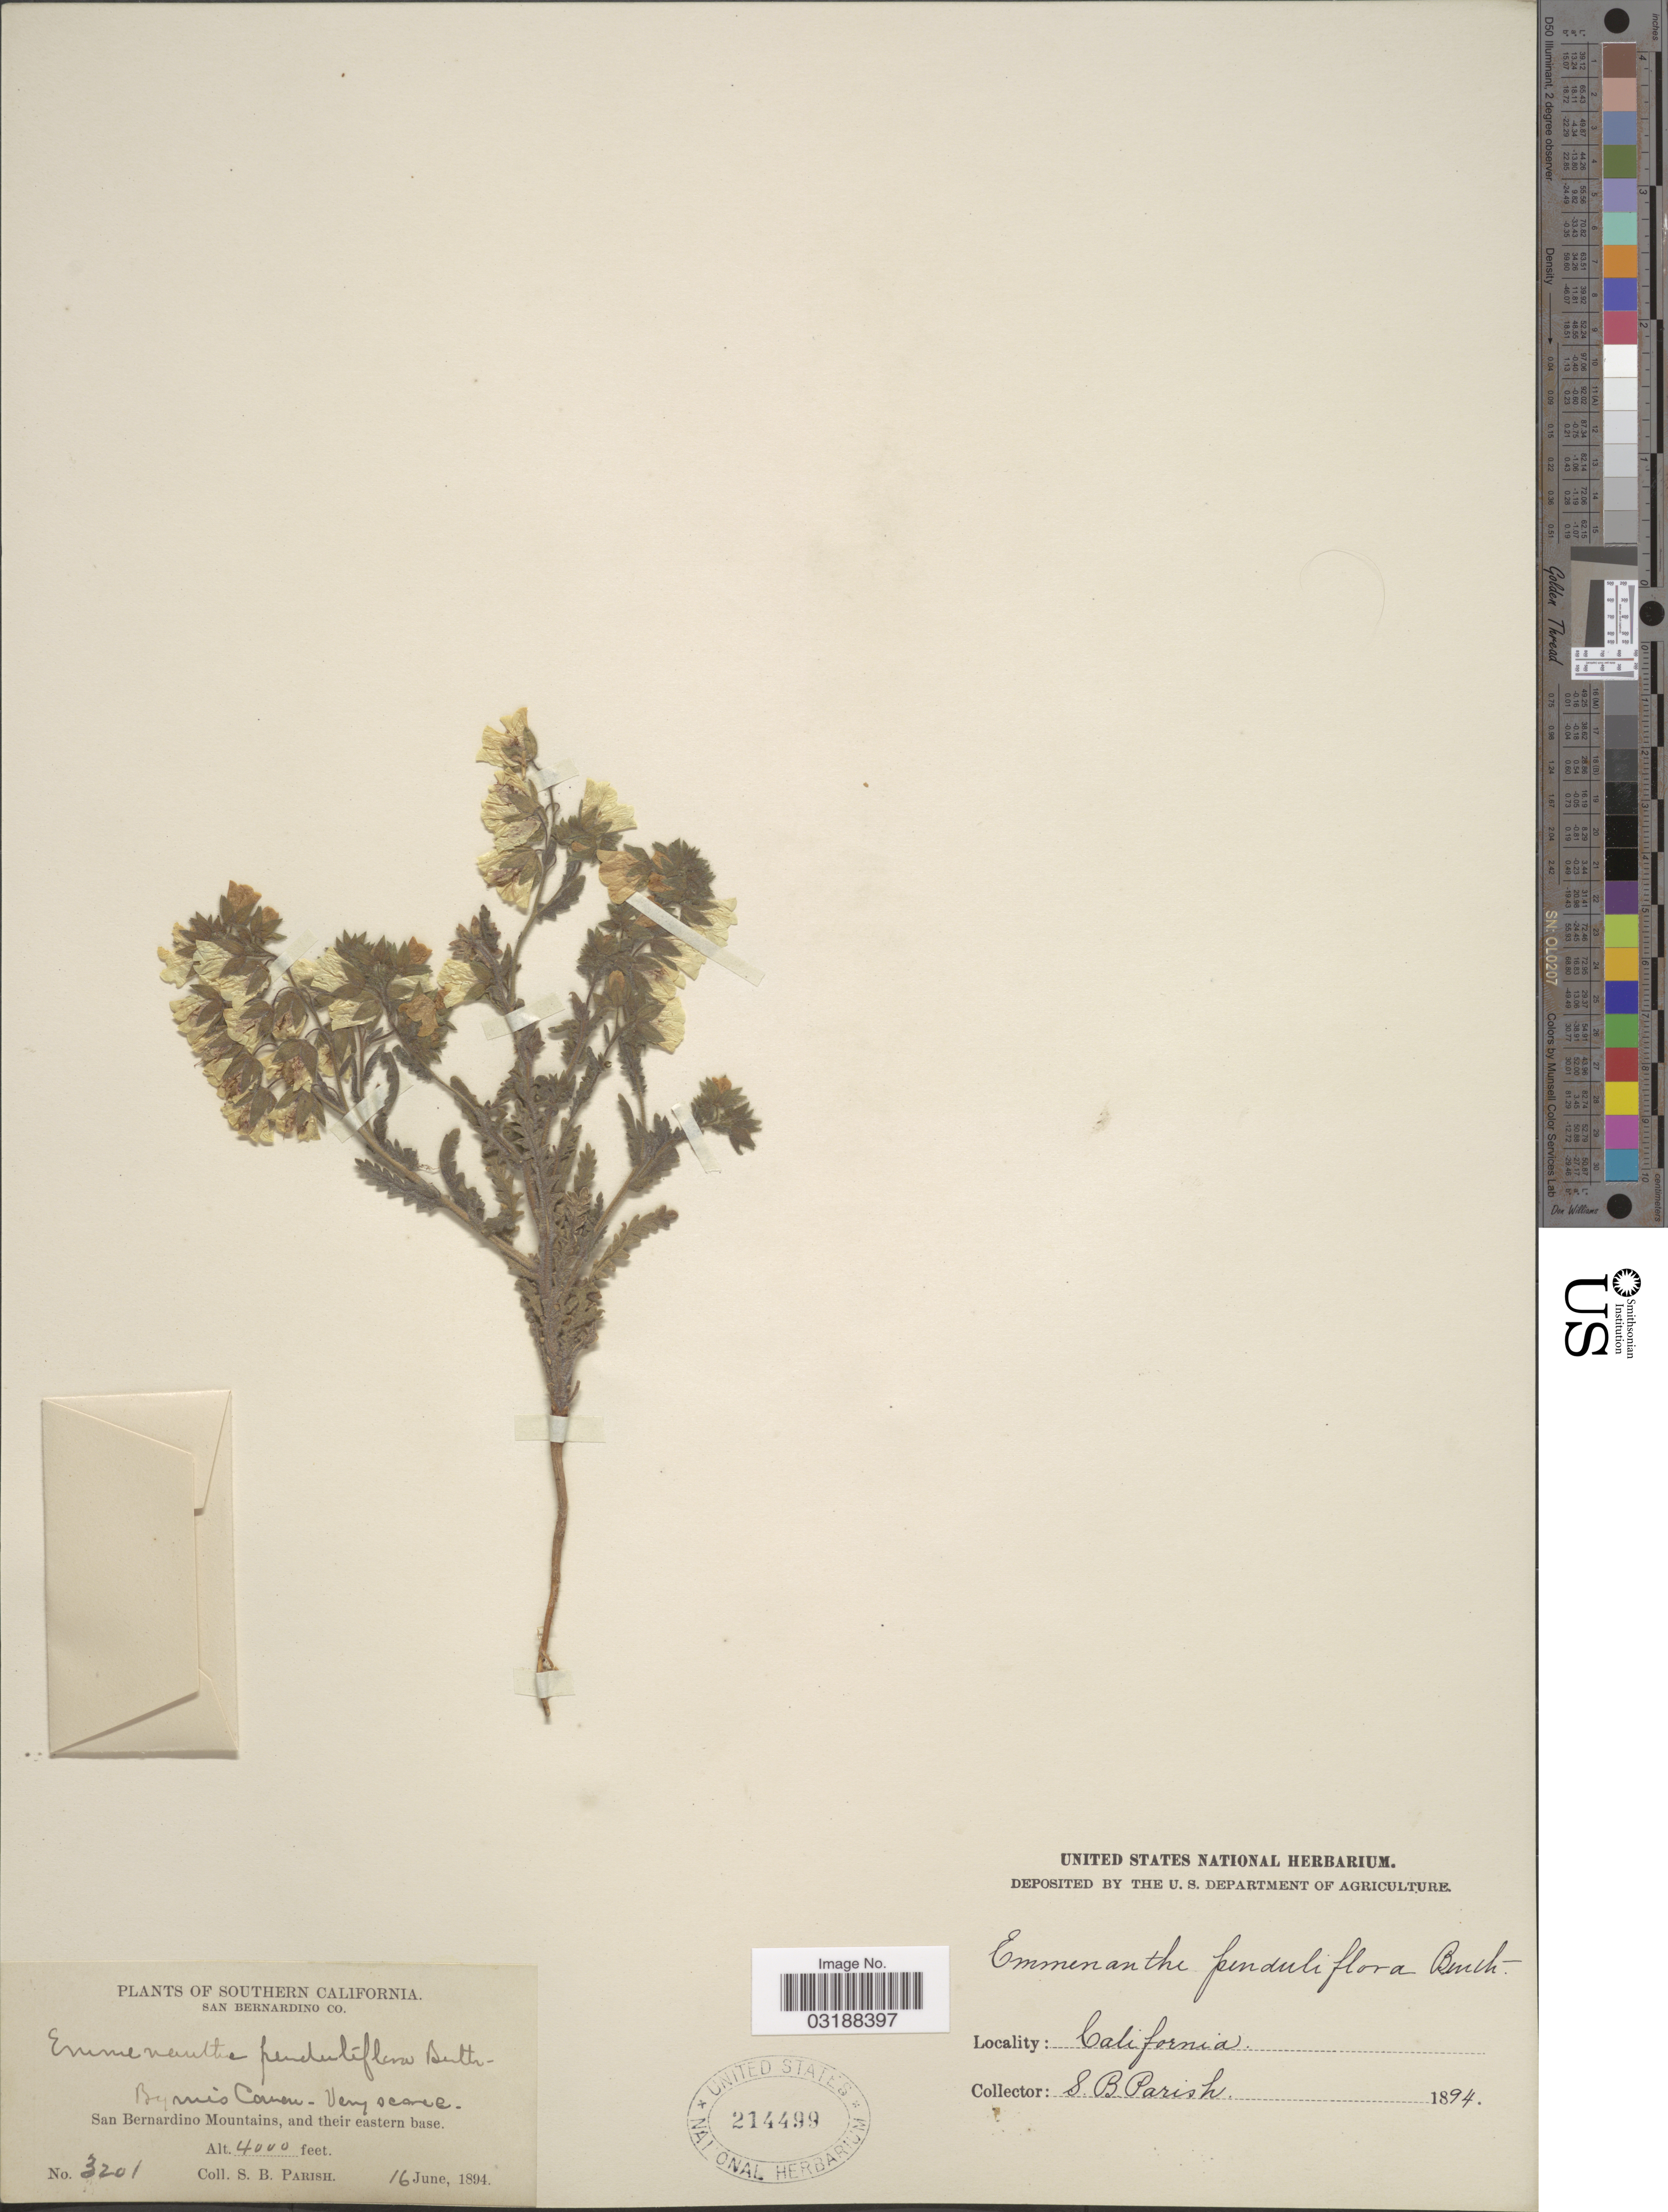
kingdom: Plantae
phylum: Tracheophyta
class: Magnoliopsida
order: Boraginales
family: Hydrophyllaceae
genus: Emmenanthe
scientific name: Emmenanthe penduliflora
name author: Benth.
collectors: S. B. Parish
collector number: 3201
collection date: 1894-06-16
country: United States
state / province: California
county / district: San Bernardino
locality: Southern California. San Bernardino Mountains, and their eastern base. San Bernardino Co.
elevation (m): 1219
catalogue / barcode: US 214499